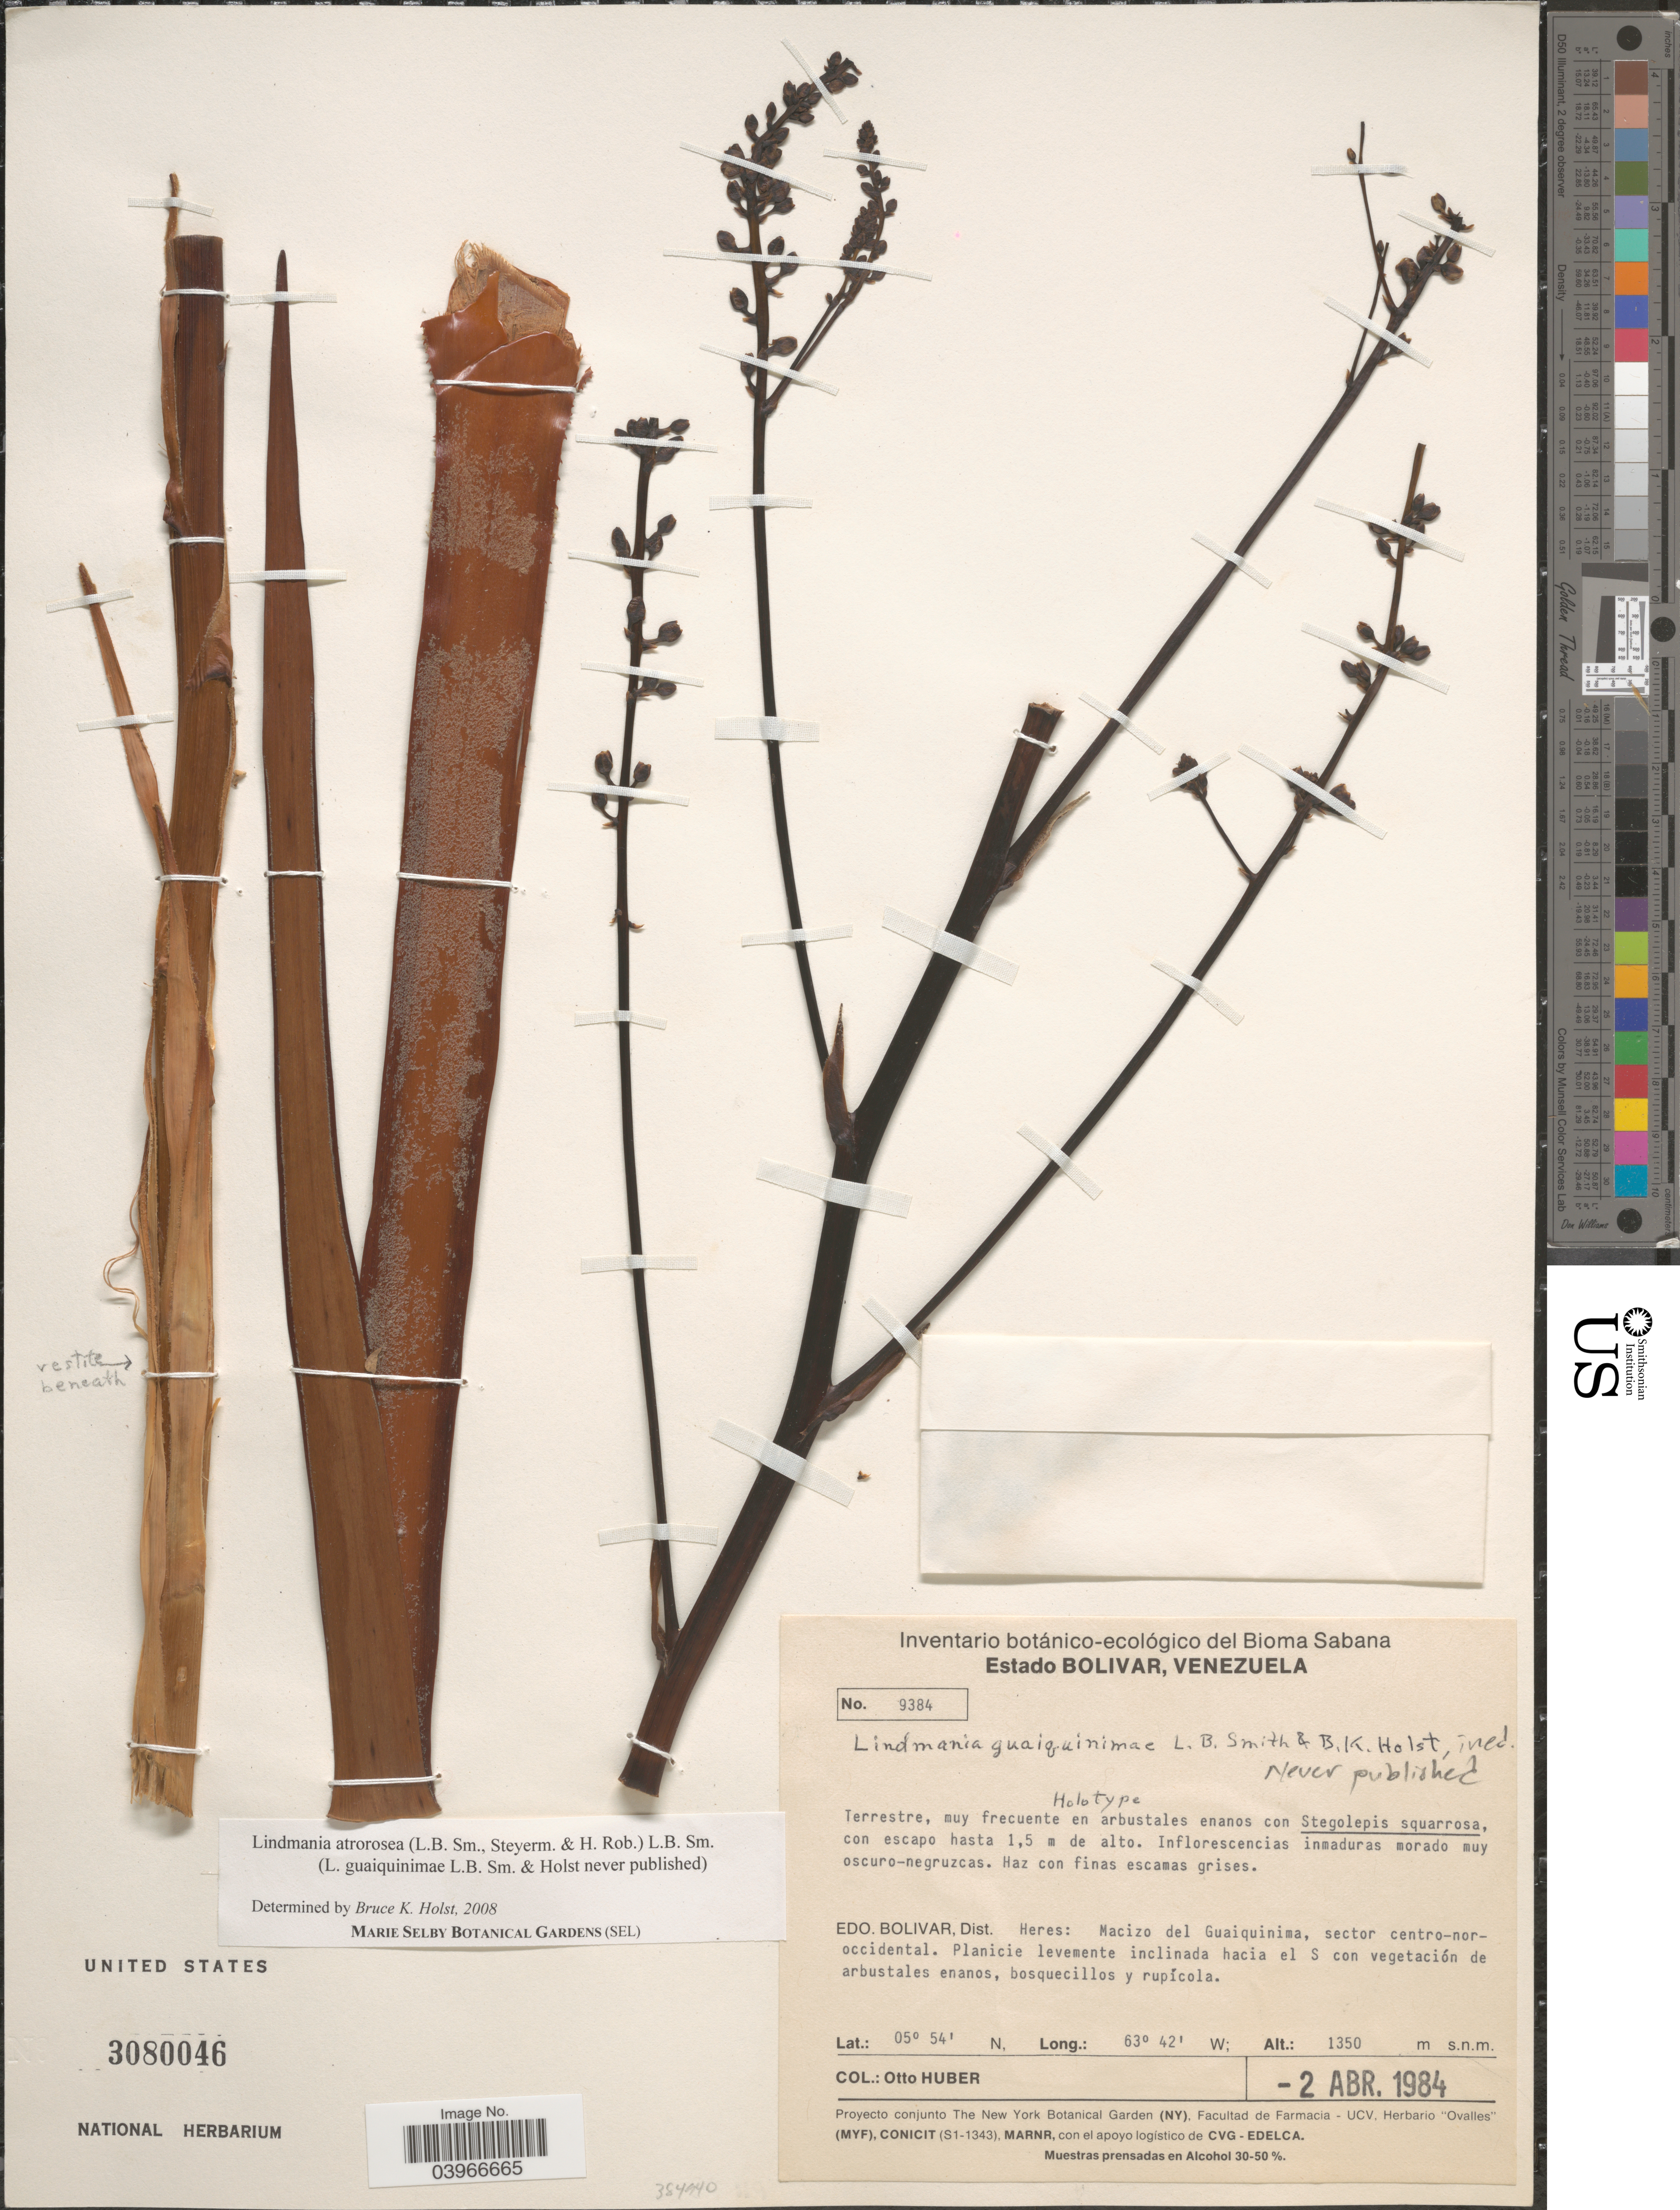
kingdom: Plantae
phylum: Tracheophyta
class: Liliopsida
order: Poales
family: Bromeliaceae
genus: Lindmania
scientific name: Lindmania atrorosea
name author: (L.B. Sm. et al.) L.B. Sm.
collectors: O. Huber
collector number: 9384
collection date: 1984-04-02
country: Venezuela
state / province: Bolivar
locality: Dist. Heres: Macizo del Guaiquinima, sector centro-nor-occidental. Planicie levemente inclinada hacia el S con vegetación de arbustales enanos, bosquecillos y rupicola.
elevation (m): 1350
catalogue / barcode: US 3080046